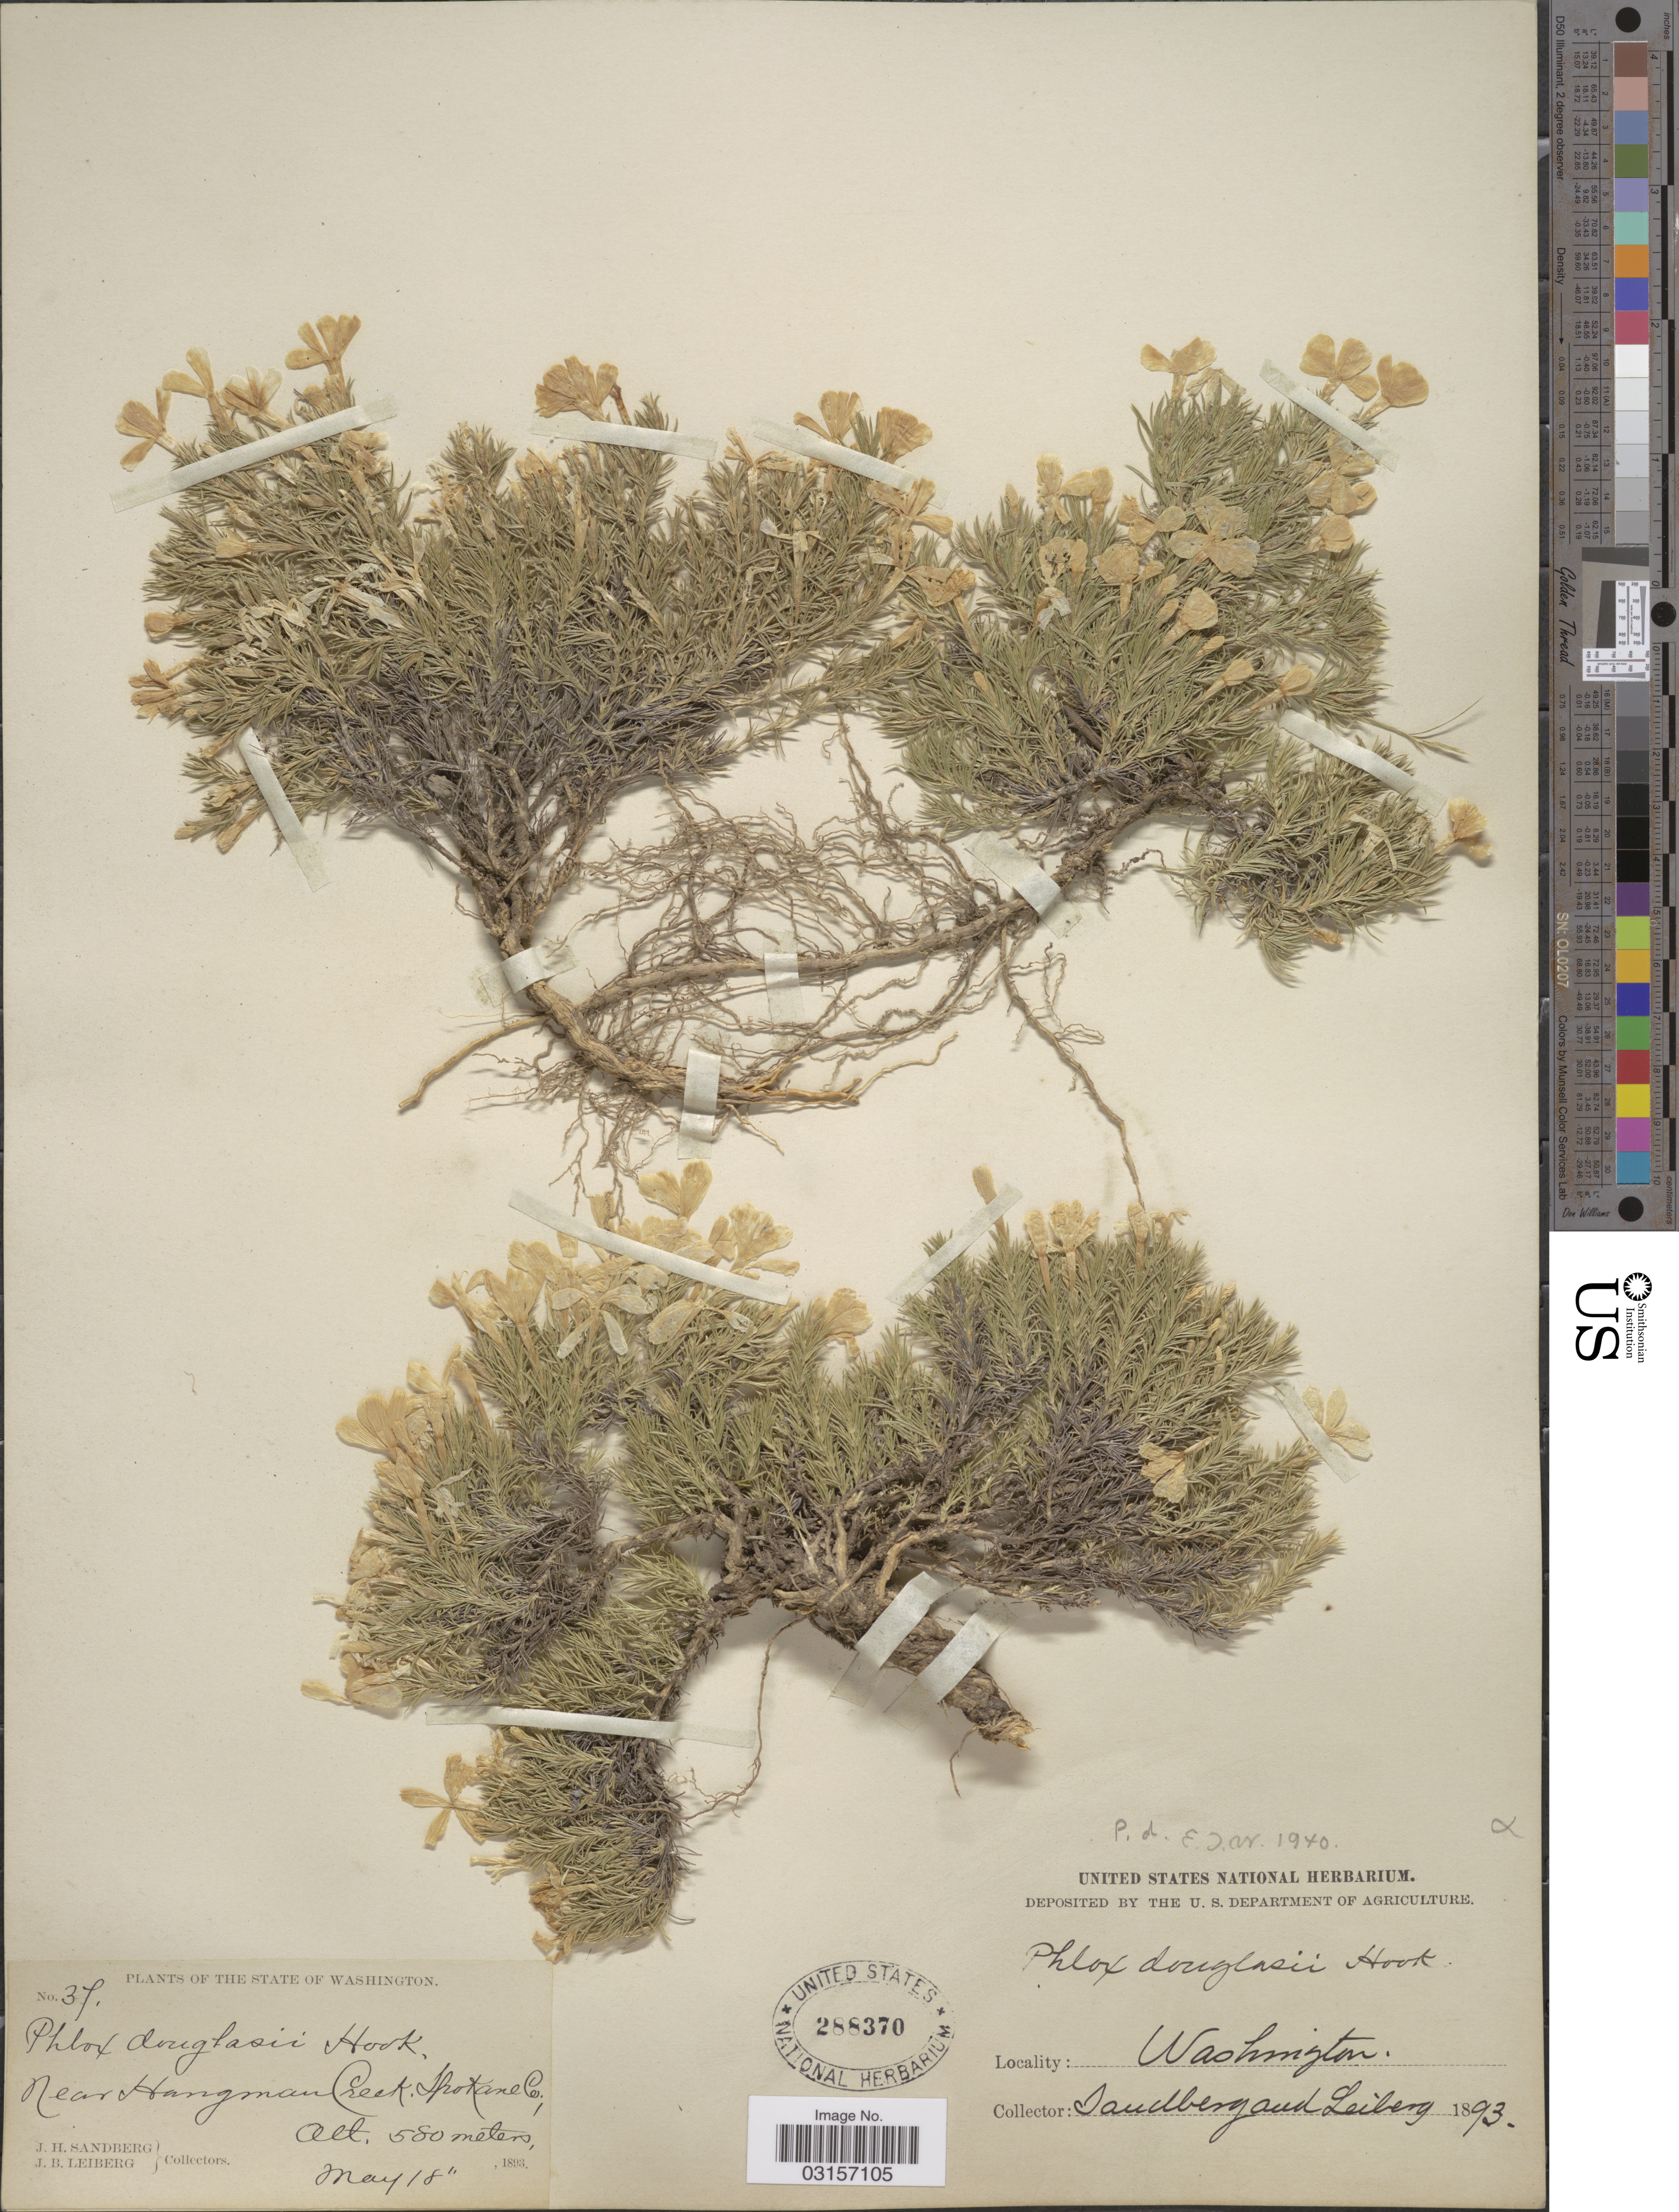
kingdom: Plantae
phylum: Tracheophyta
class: Magnoliopsida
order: Ericales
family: Polemoniaceae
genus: Phlox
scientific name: Phlox caespitosa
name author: Nutt.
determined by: Mayfield, M. H.; Ferguson, C. J.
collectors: J. H. Sandberg & J. B. Leiberg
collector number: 37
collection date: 1893-05-18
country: United States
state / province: Washington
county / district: Spokane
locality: The State of Washington, Near Hangman Creek, Spokane Co.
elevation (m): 580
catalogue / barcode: US 288370